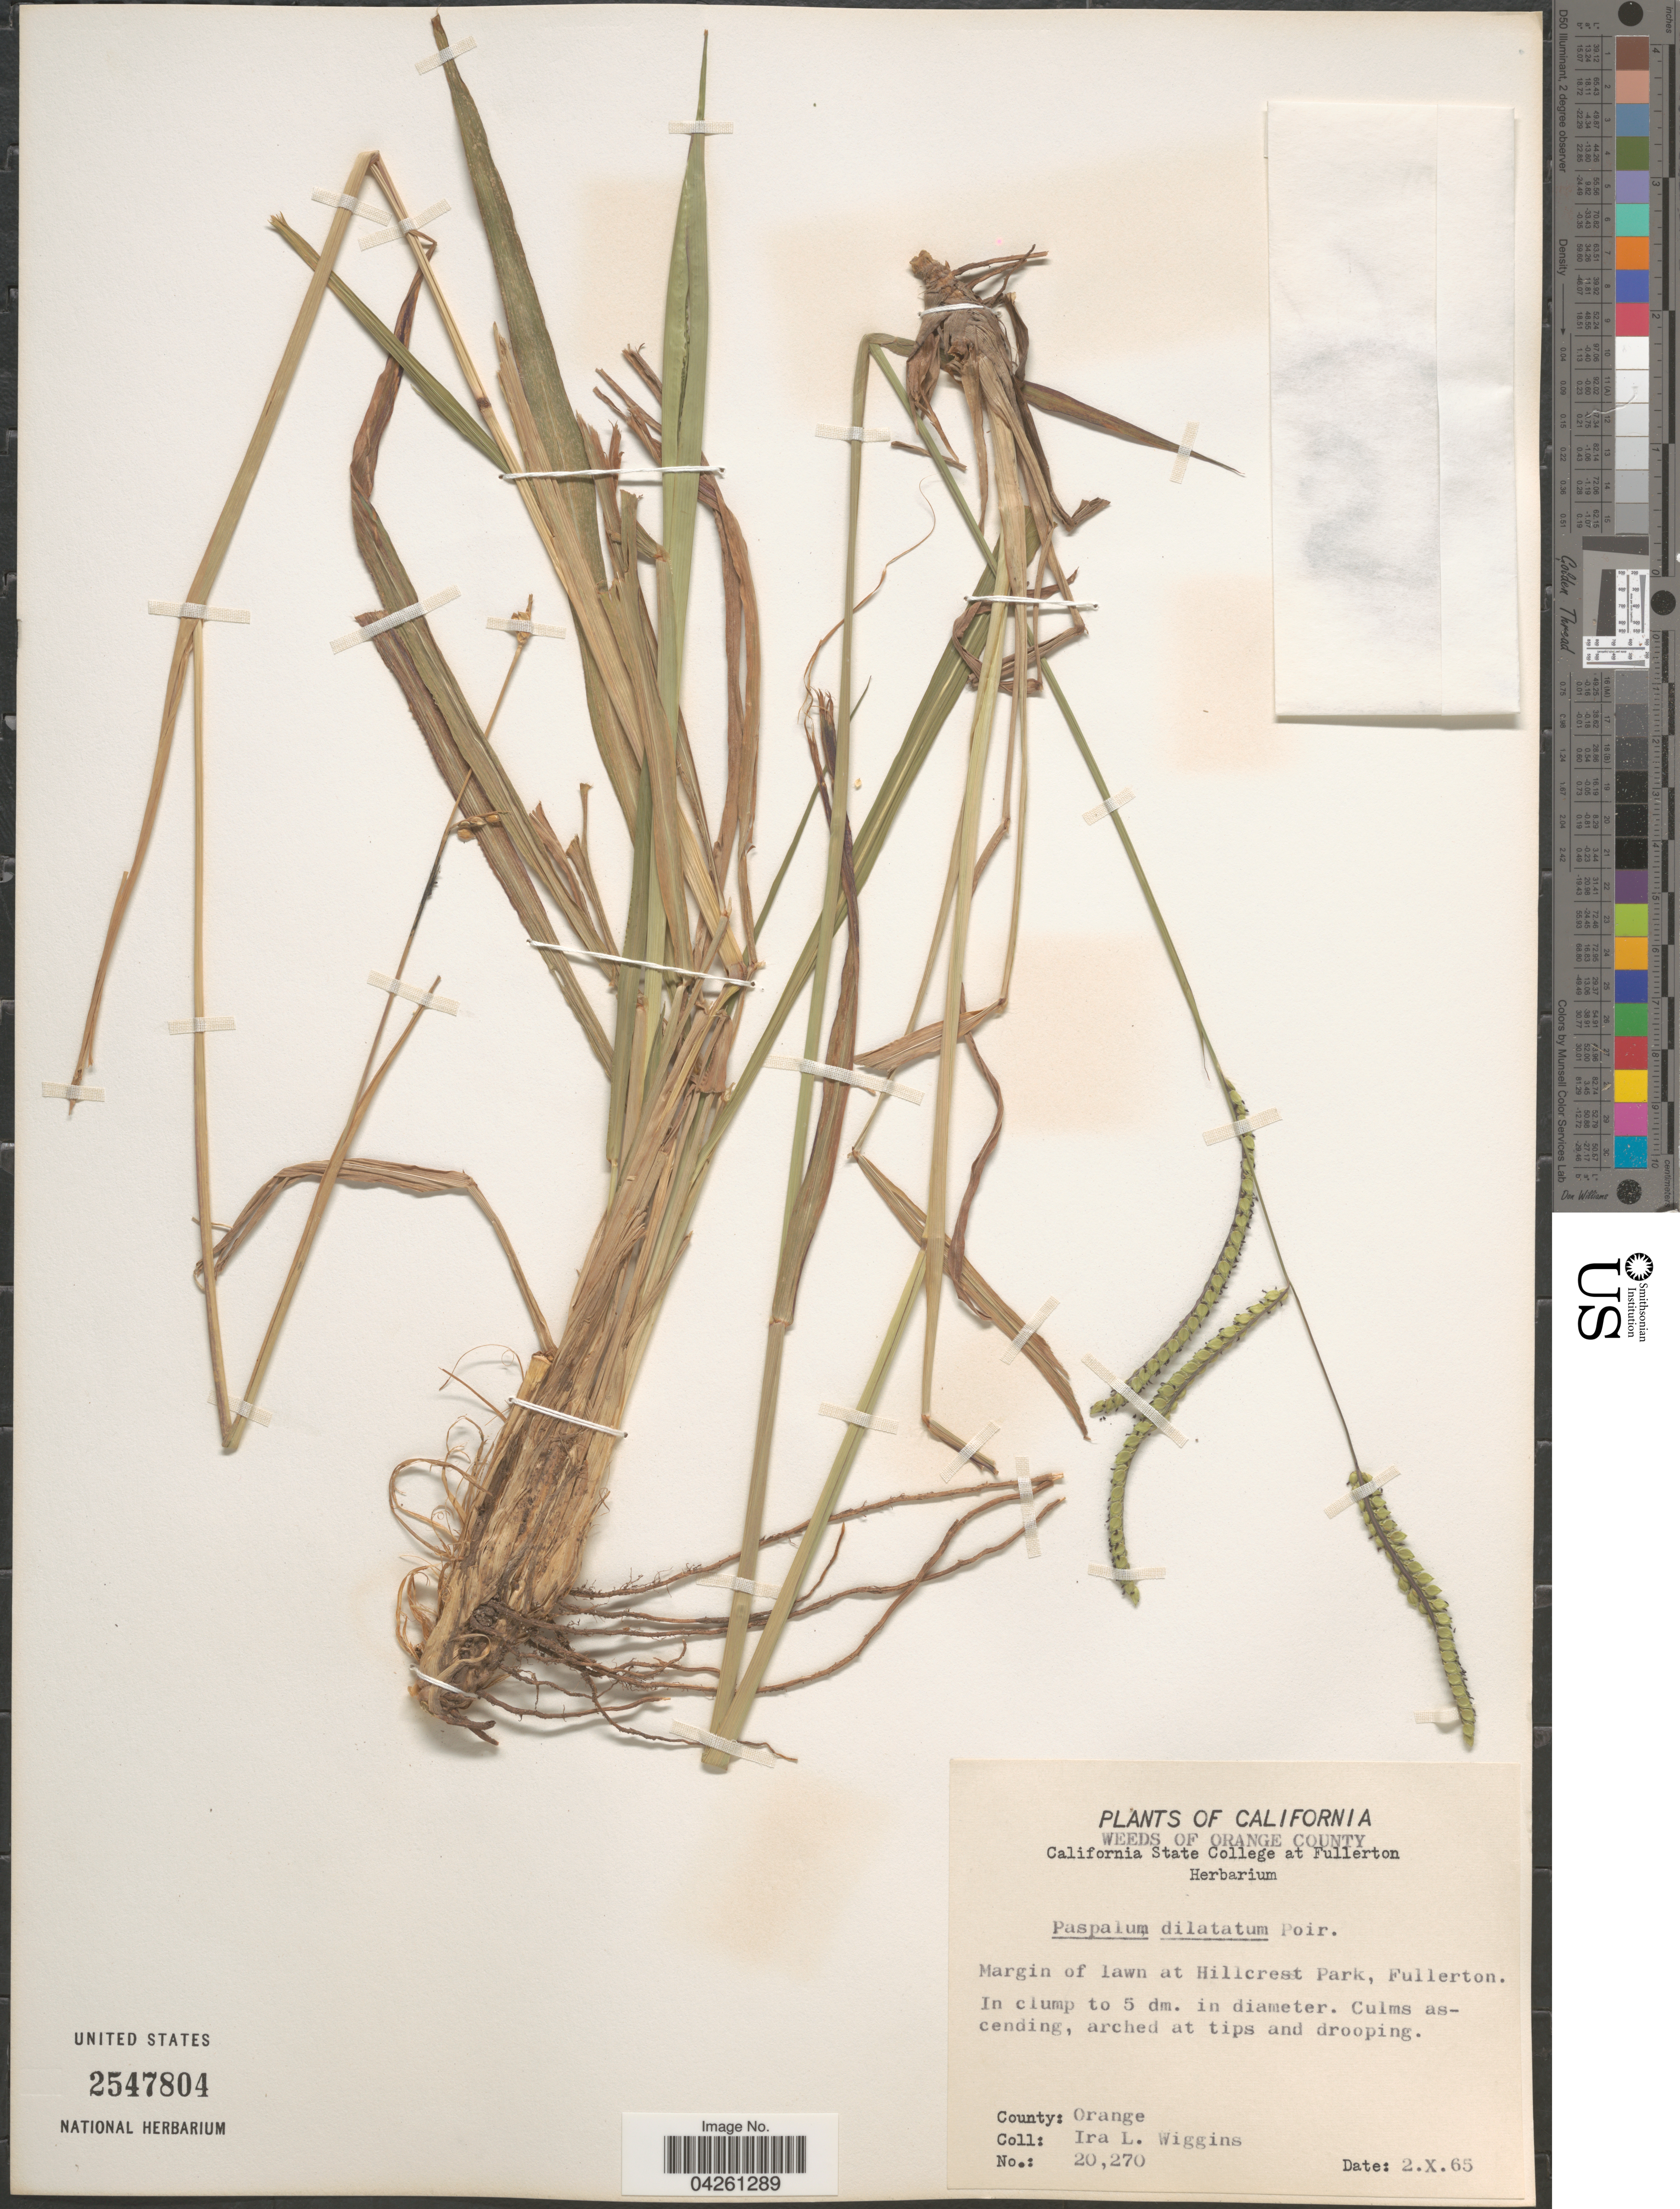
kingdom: Plantae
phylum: Tracheophyta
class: Liliopsida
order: Poales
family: Poaceae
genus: Paspalum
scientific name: Paspalum dilatatum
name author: Poir.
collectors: I. L. Wiggins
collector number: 20270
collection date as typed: Transcribed d/m/y: 2/10/65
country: United States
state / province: California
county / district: Orange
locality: Orange County. Margin of lawn at Hillcrest Park, Fullerton. County: Orange.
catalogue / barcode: US 2547804